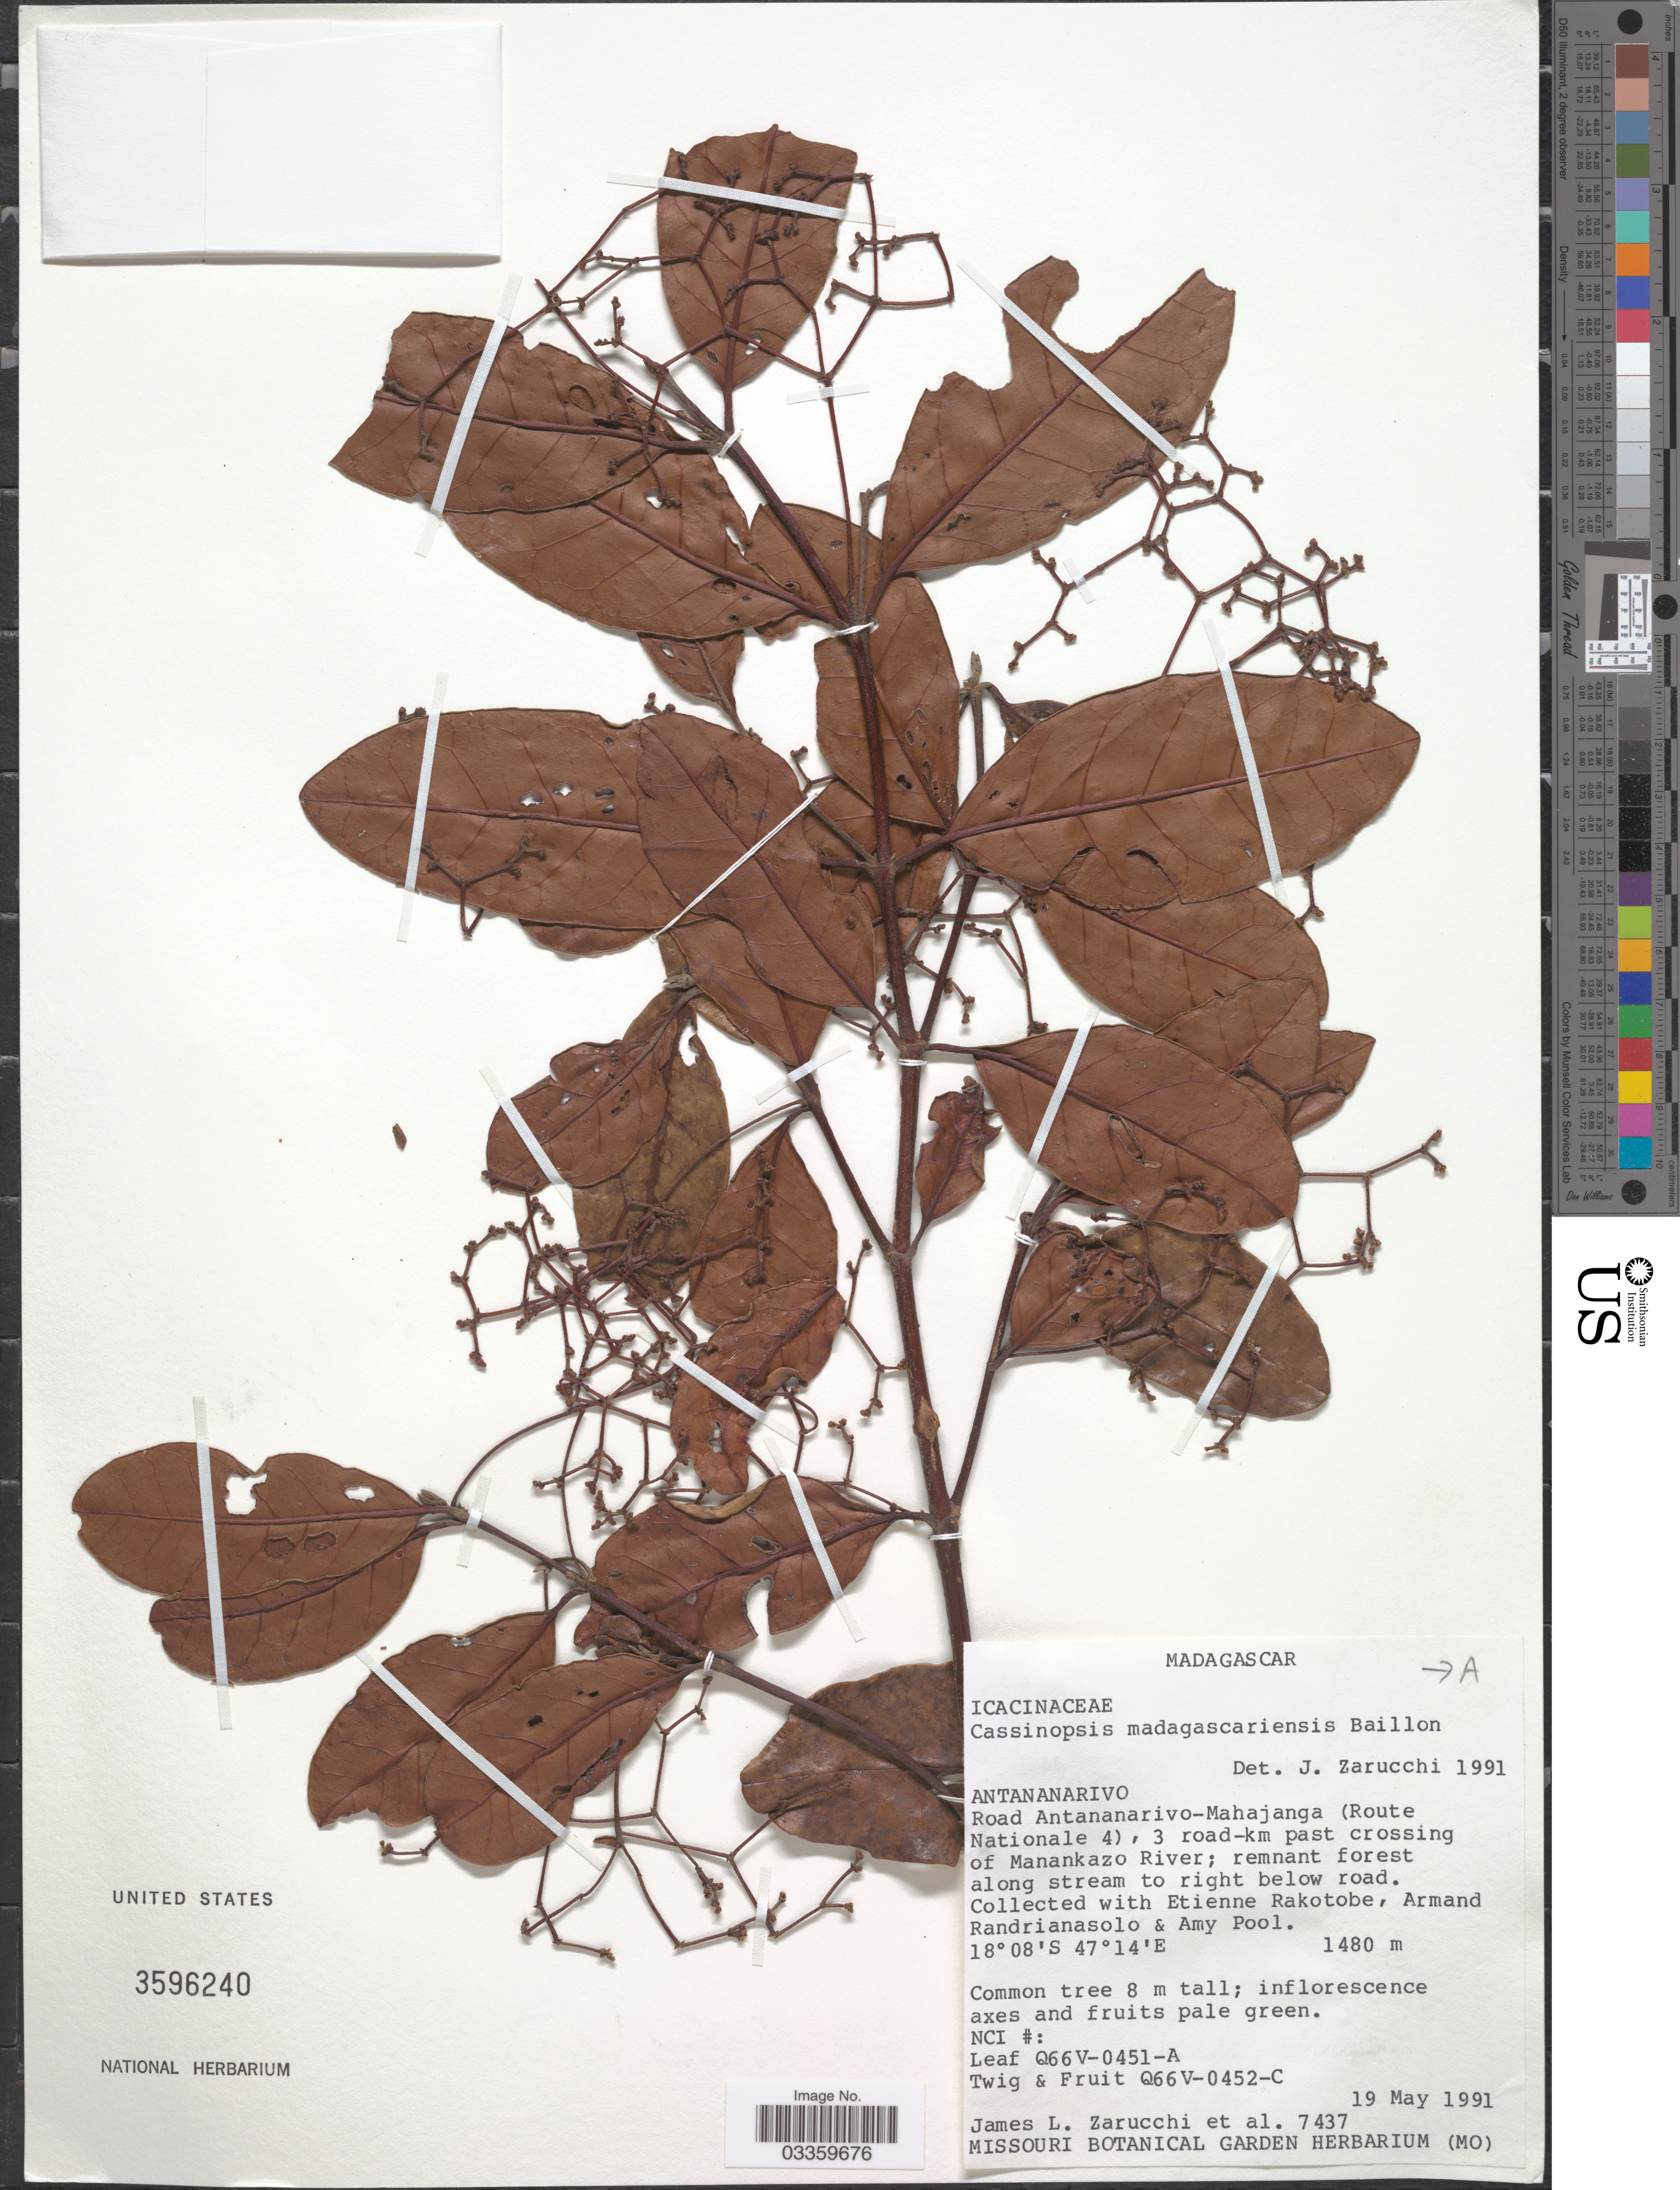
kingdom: Plantae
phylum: Tracheophyta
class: Magnoliopsida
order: Icacinales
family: Icacinaceae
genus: Cassinopsis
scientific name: Cassinopsis madagascariensis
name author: Baill.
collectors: J. L. Zarucchi, E. Rakotobe & A. Randrianasolo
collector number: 7437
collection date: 1991-05-19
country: Madagascar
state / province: Analamanga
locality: Road Antananarivo-Mahajanga (Route Nationale 4), 3 road-km past crossing of Manankazo River.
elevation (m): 1480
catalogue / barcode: US 3596240